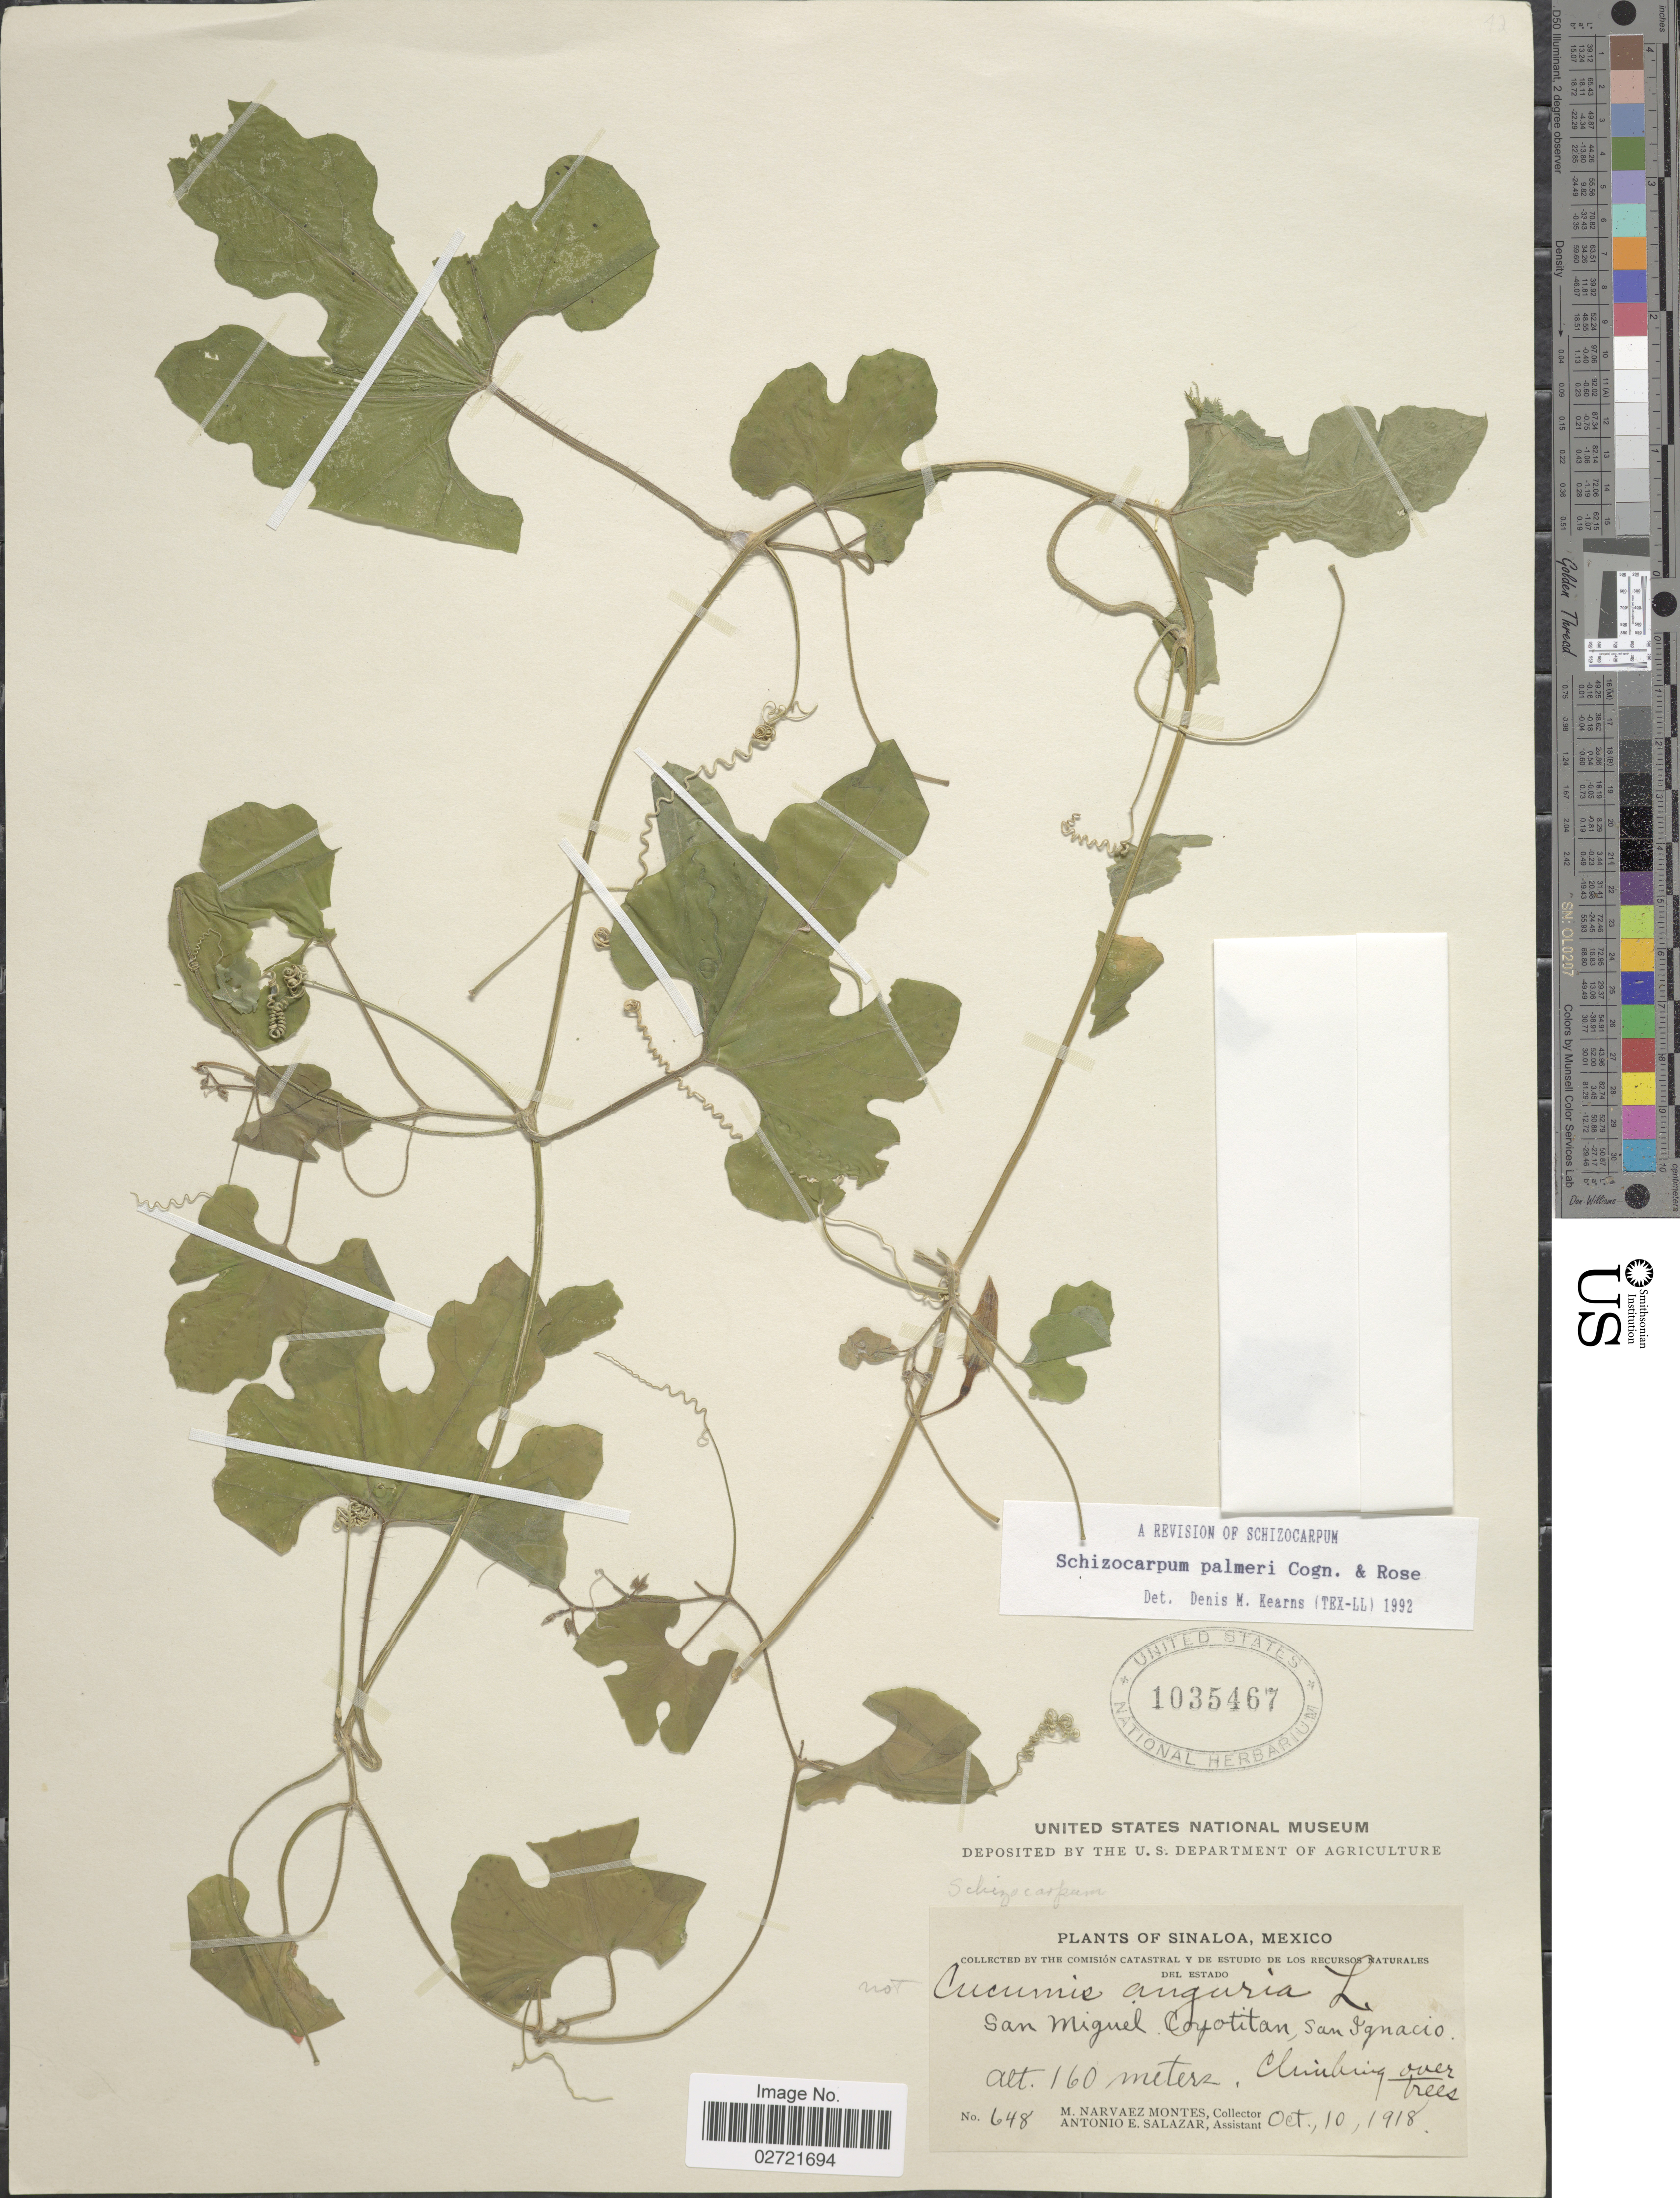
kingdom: Plantae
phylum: Tracheophyta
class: Magnoliopsida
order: Cucurbitales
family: Cucurbitaceae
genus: Schizocarpum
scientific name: Schizocarpum palmeri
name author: Cogn. & Rose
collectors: M. Narvaez-Montes & A. E. Salazar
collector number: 648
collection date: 1918-10-10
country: Mexico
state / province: Sinaloa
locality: Sinaloa, Mexico, San MIguel, Coyotitan, San Ignacio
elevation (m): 160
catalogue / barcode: US 1035467